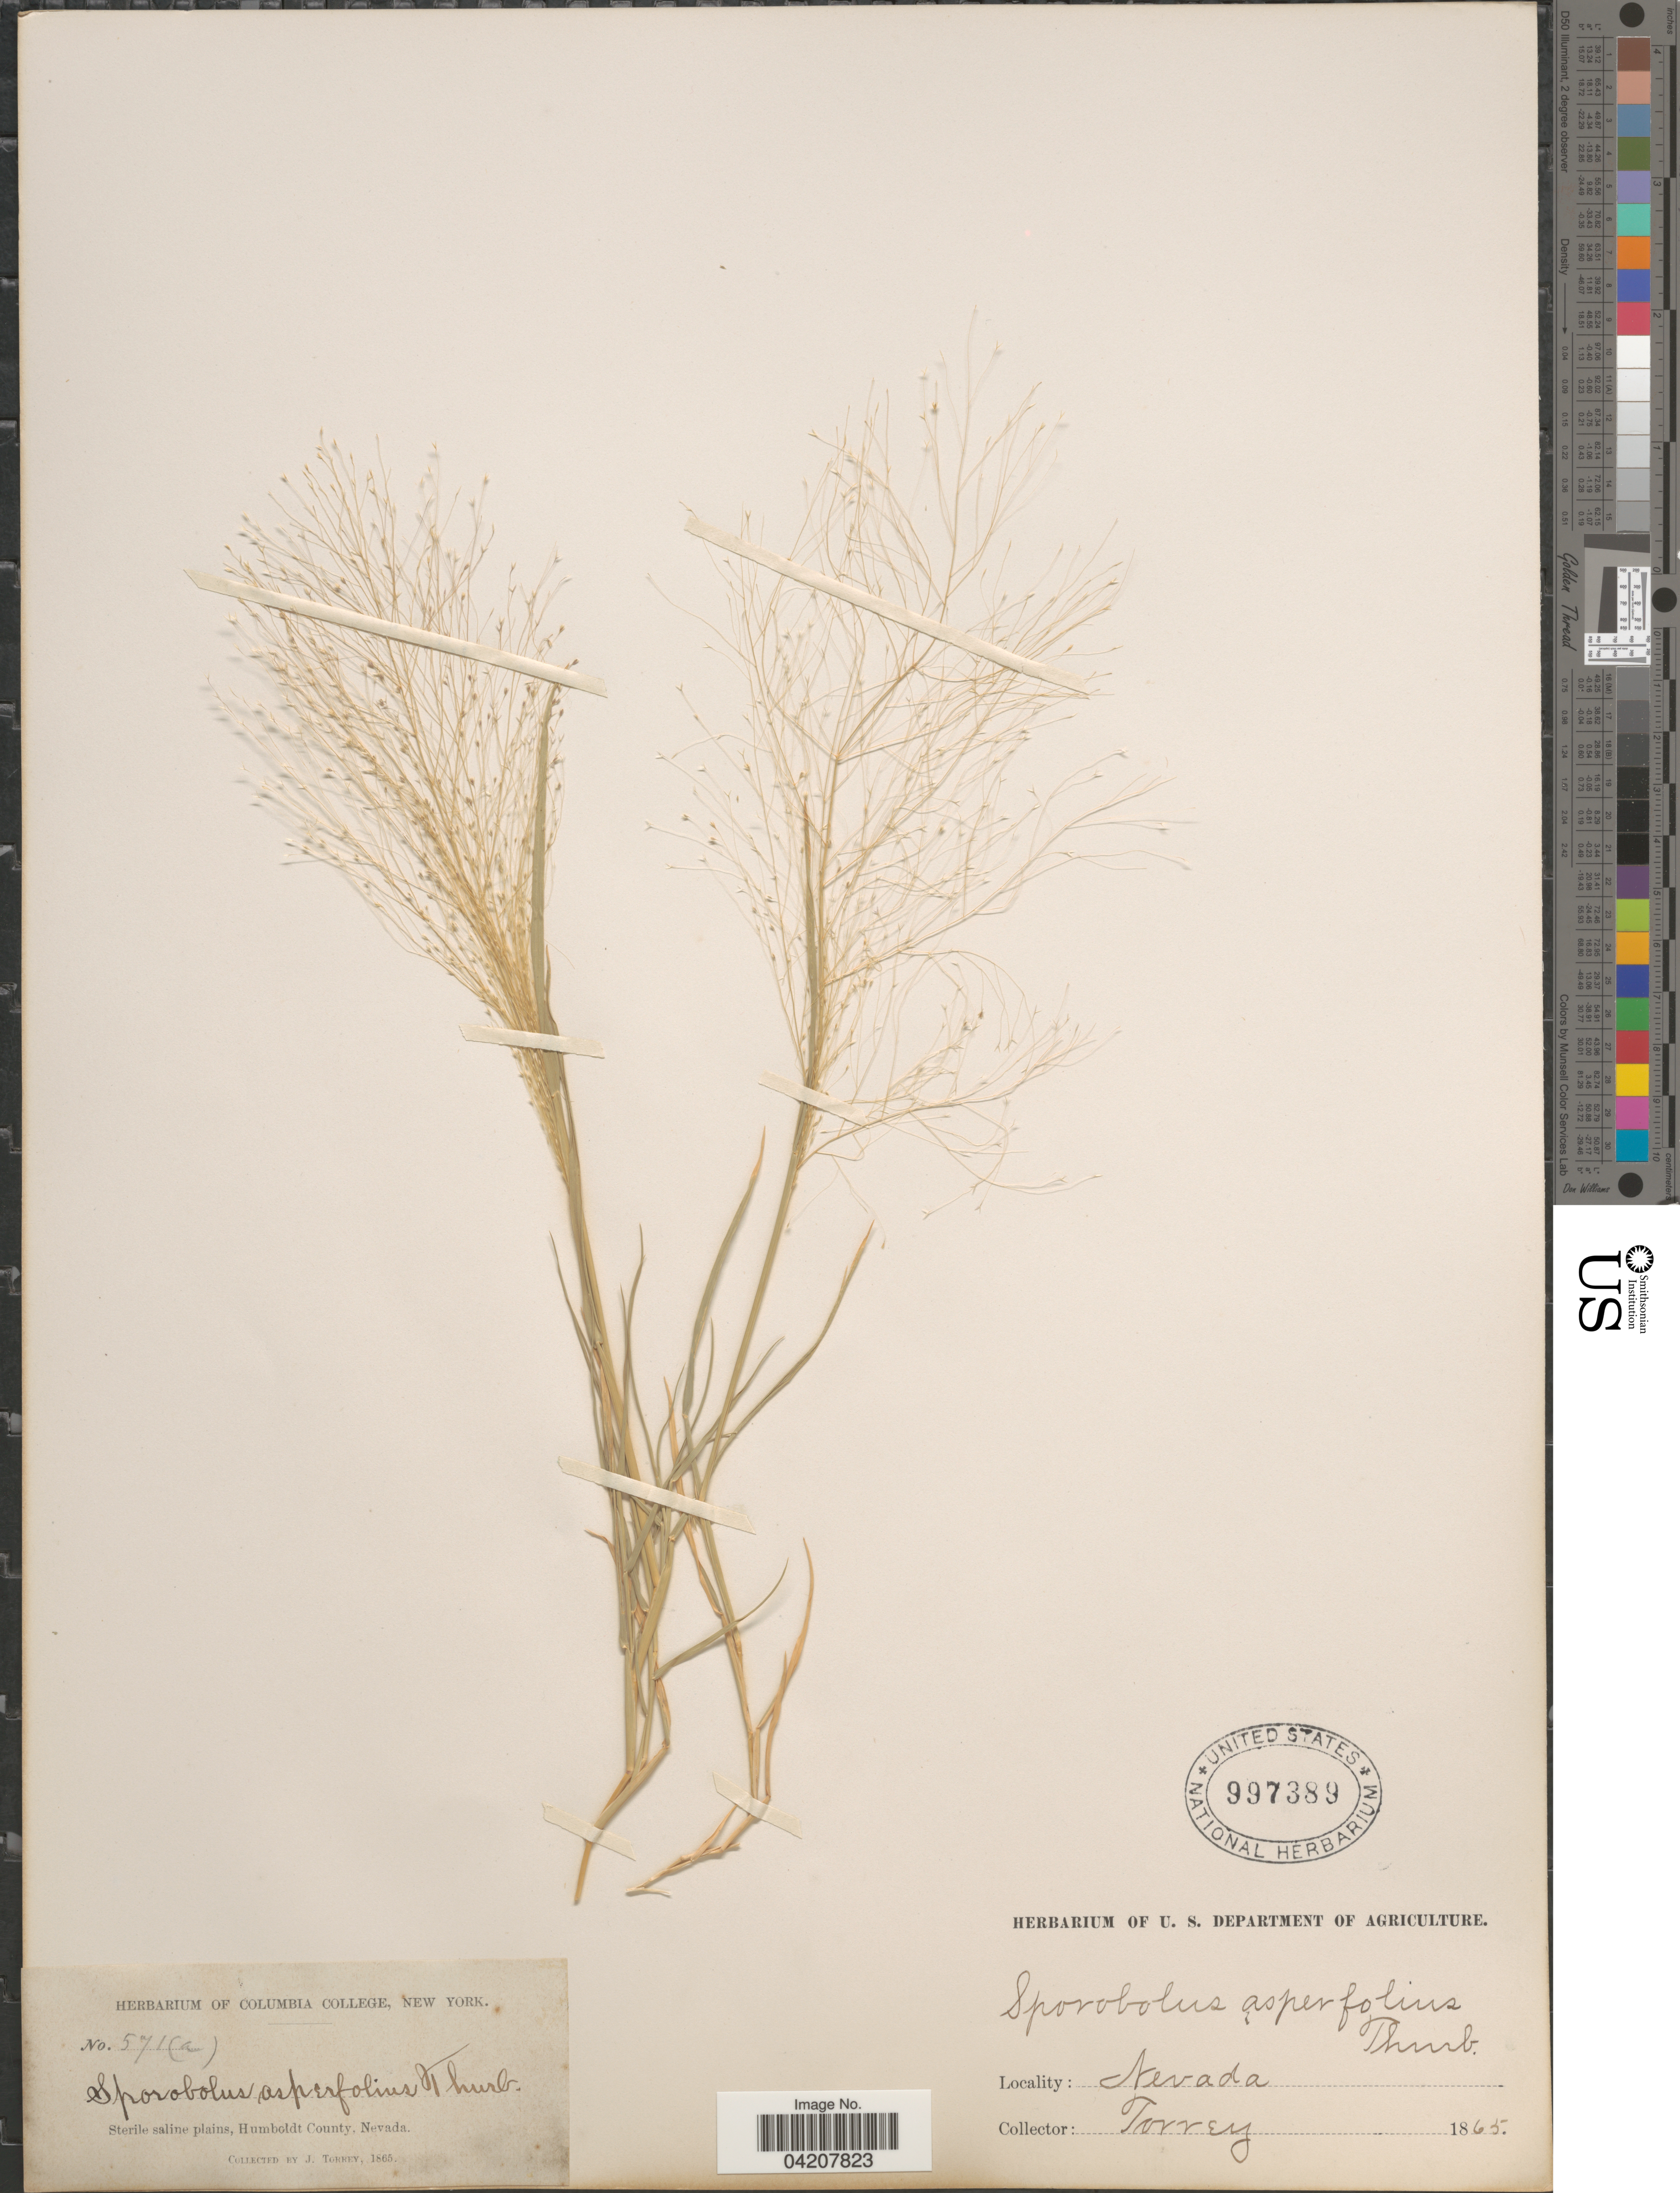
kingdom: Plantae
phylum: Tracheophyta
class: Liliopsida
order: Poales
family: Poaceae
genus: Muhlenbergia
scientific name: Muhlenbergia asperifolia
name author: (Nees & Meyen ex Trin.) Parodi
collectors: J. Torrey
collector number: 571(a)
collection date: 1865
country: United States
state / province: Nevada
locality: Sterile saline plains, Humboldt County.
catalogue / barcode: US 997389